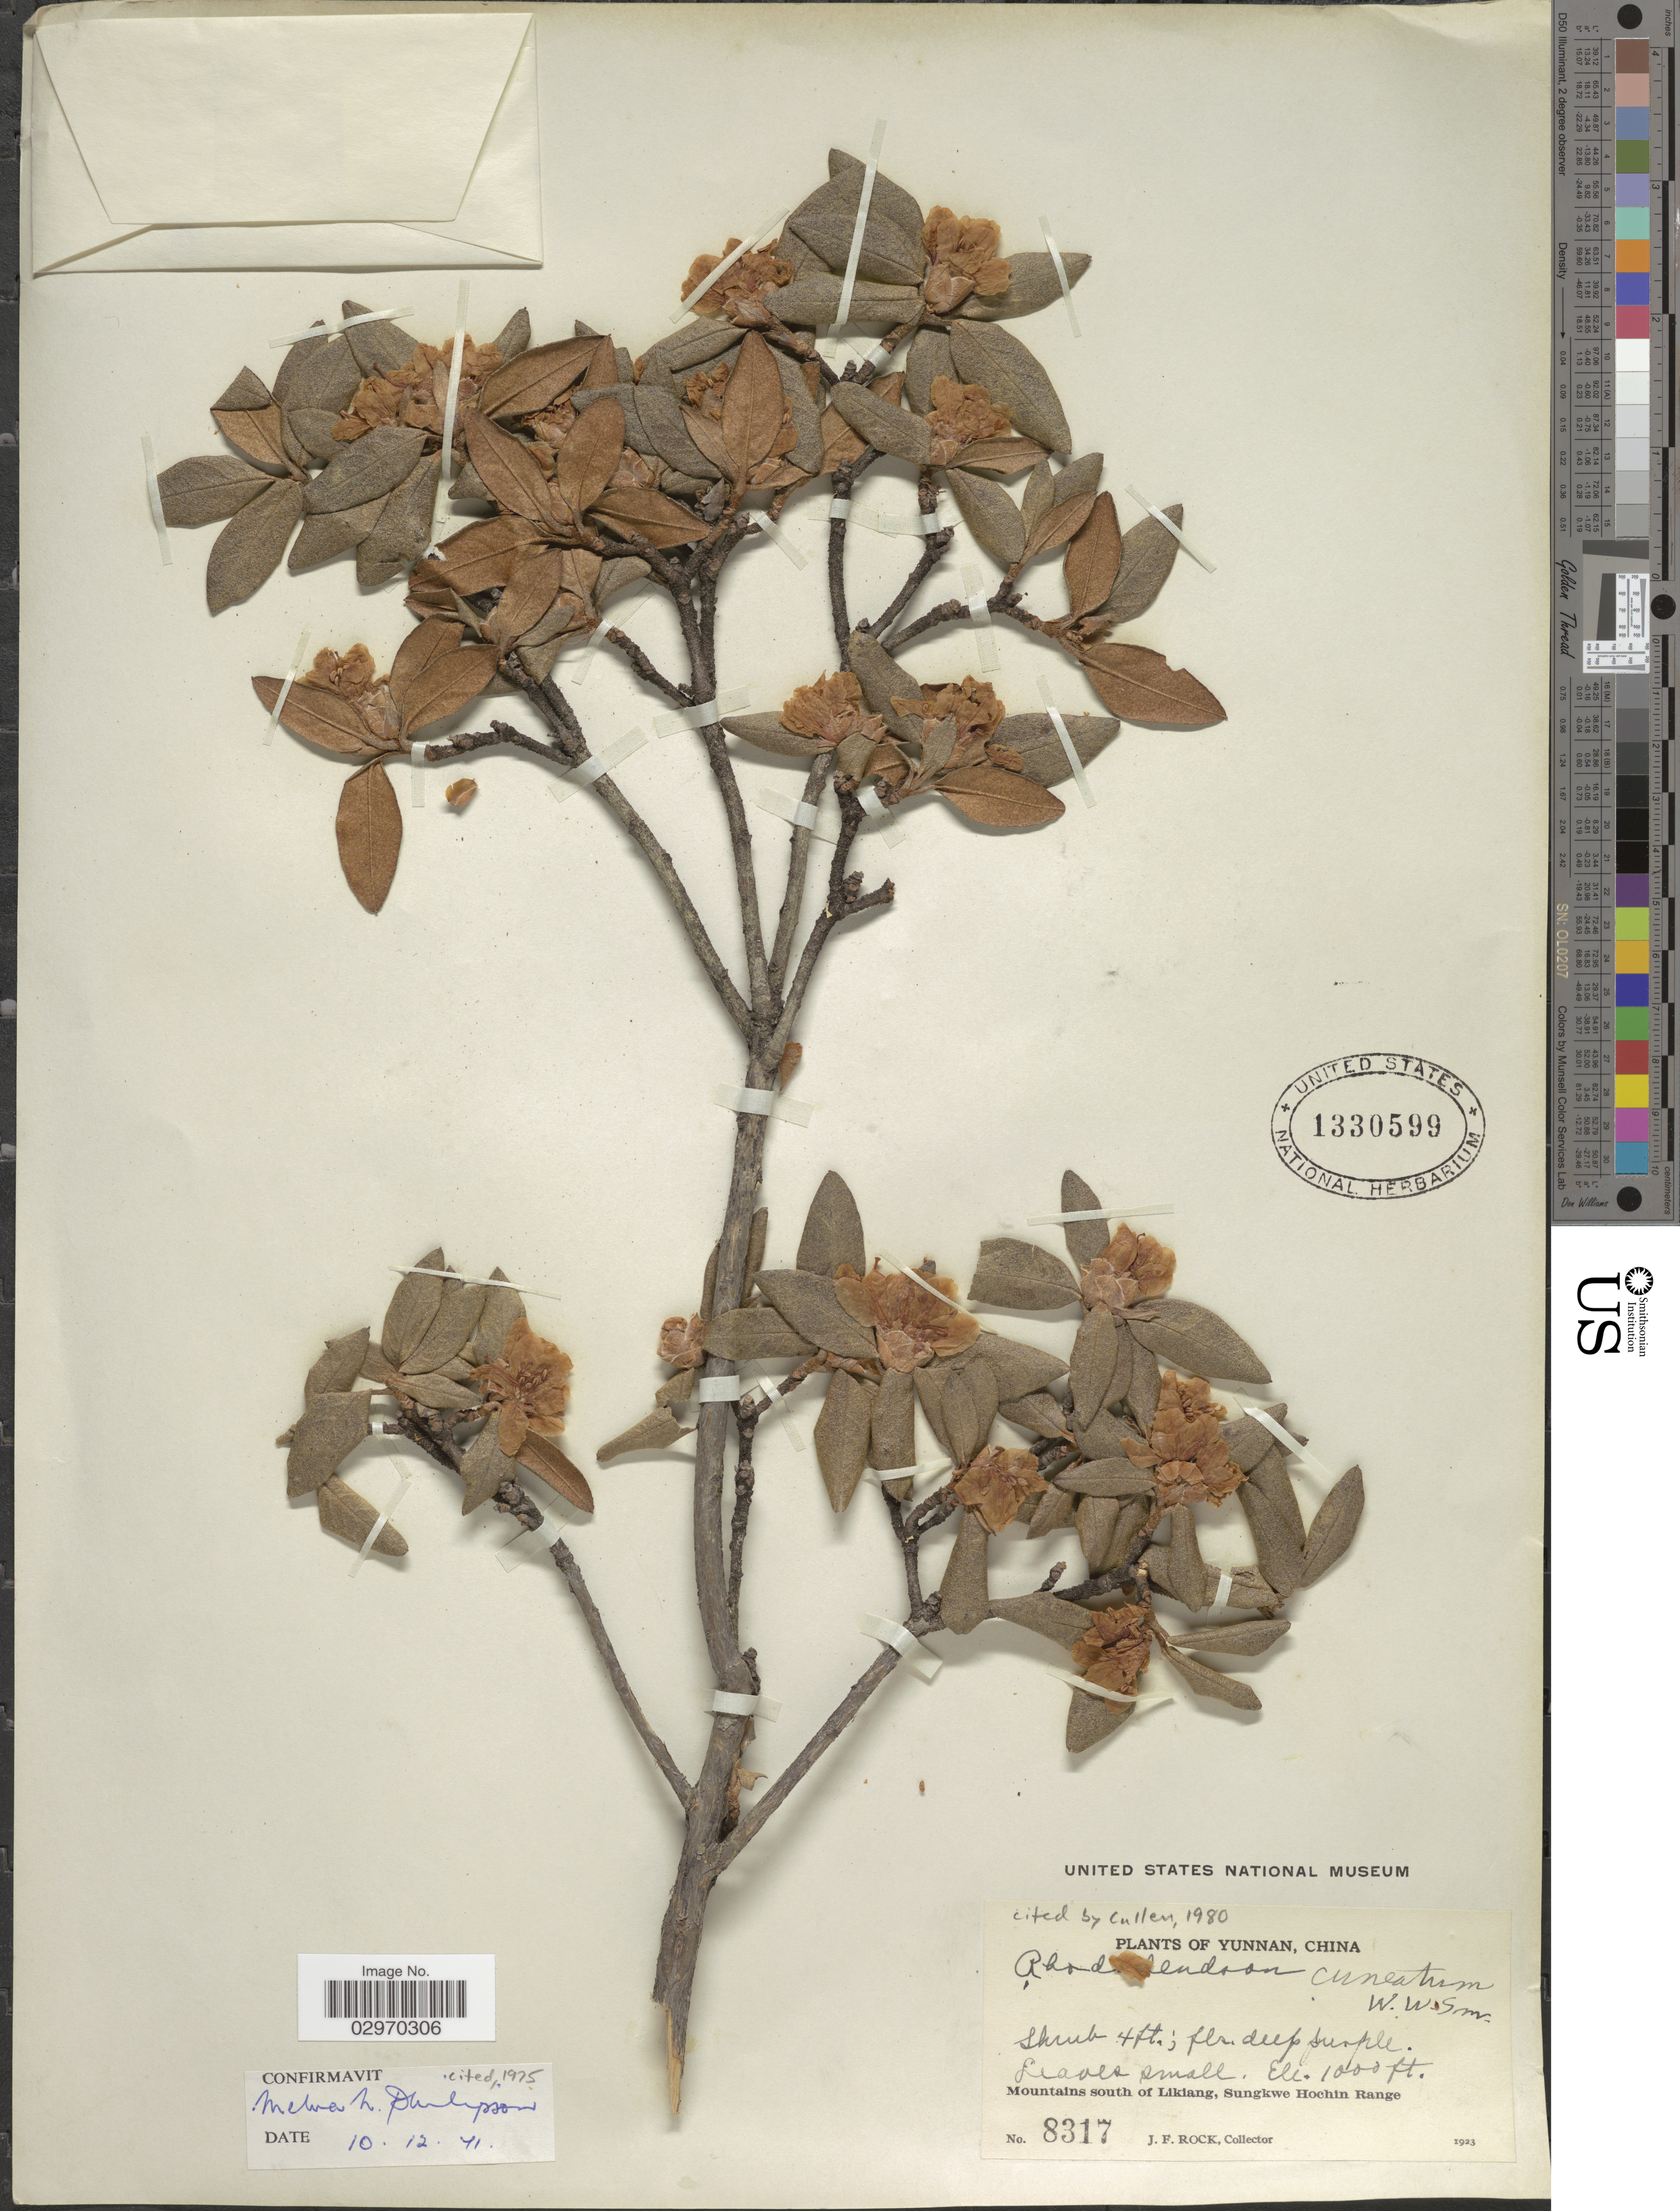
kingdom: Plantae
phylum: Tracheophyta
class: Magnoliopsida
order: Ericales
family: Ericaceae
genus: Rhododendron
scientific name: Rhododendron cuneatum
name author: W.W. Sm.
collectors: J. Rock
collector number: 8317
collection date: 1923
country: China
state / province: Yunnan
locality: Mountains south of Likiang, Sungkwe Hochin Range.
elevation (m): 305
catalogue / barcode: US 1330599